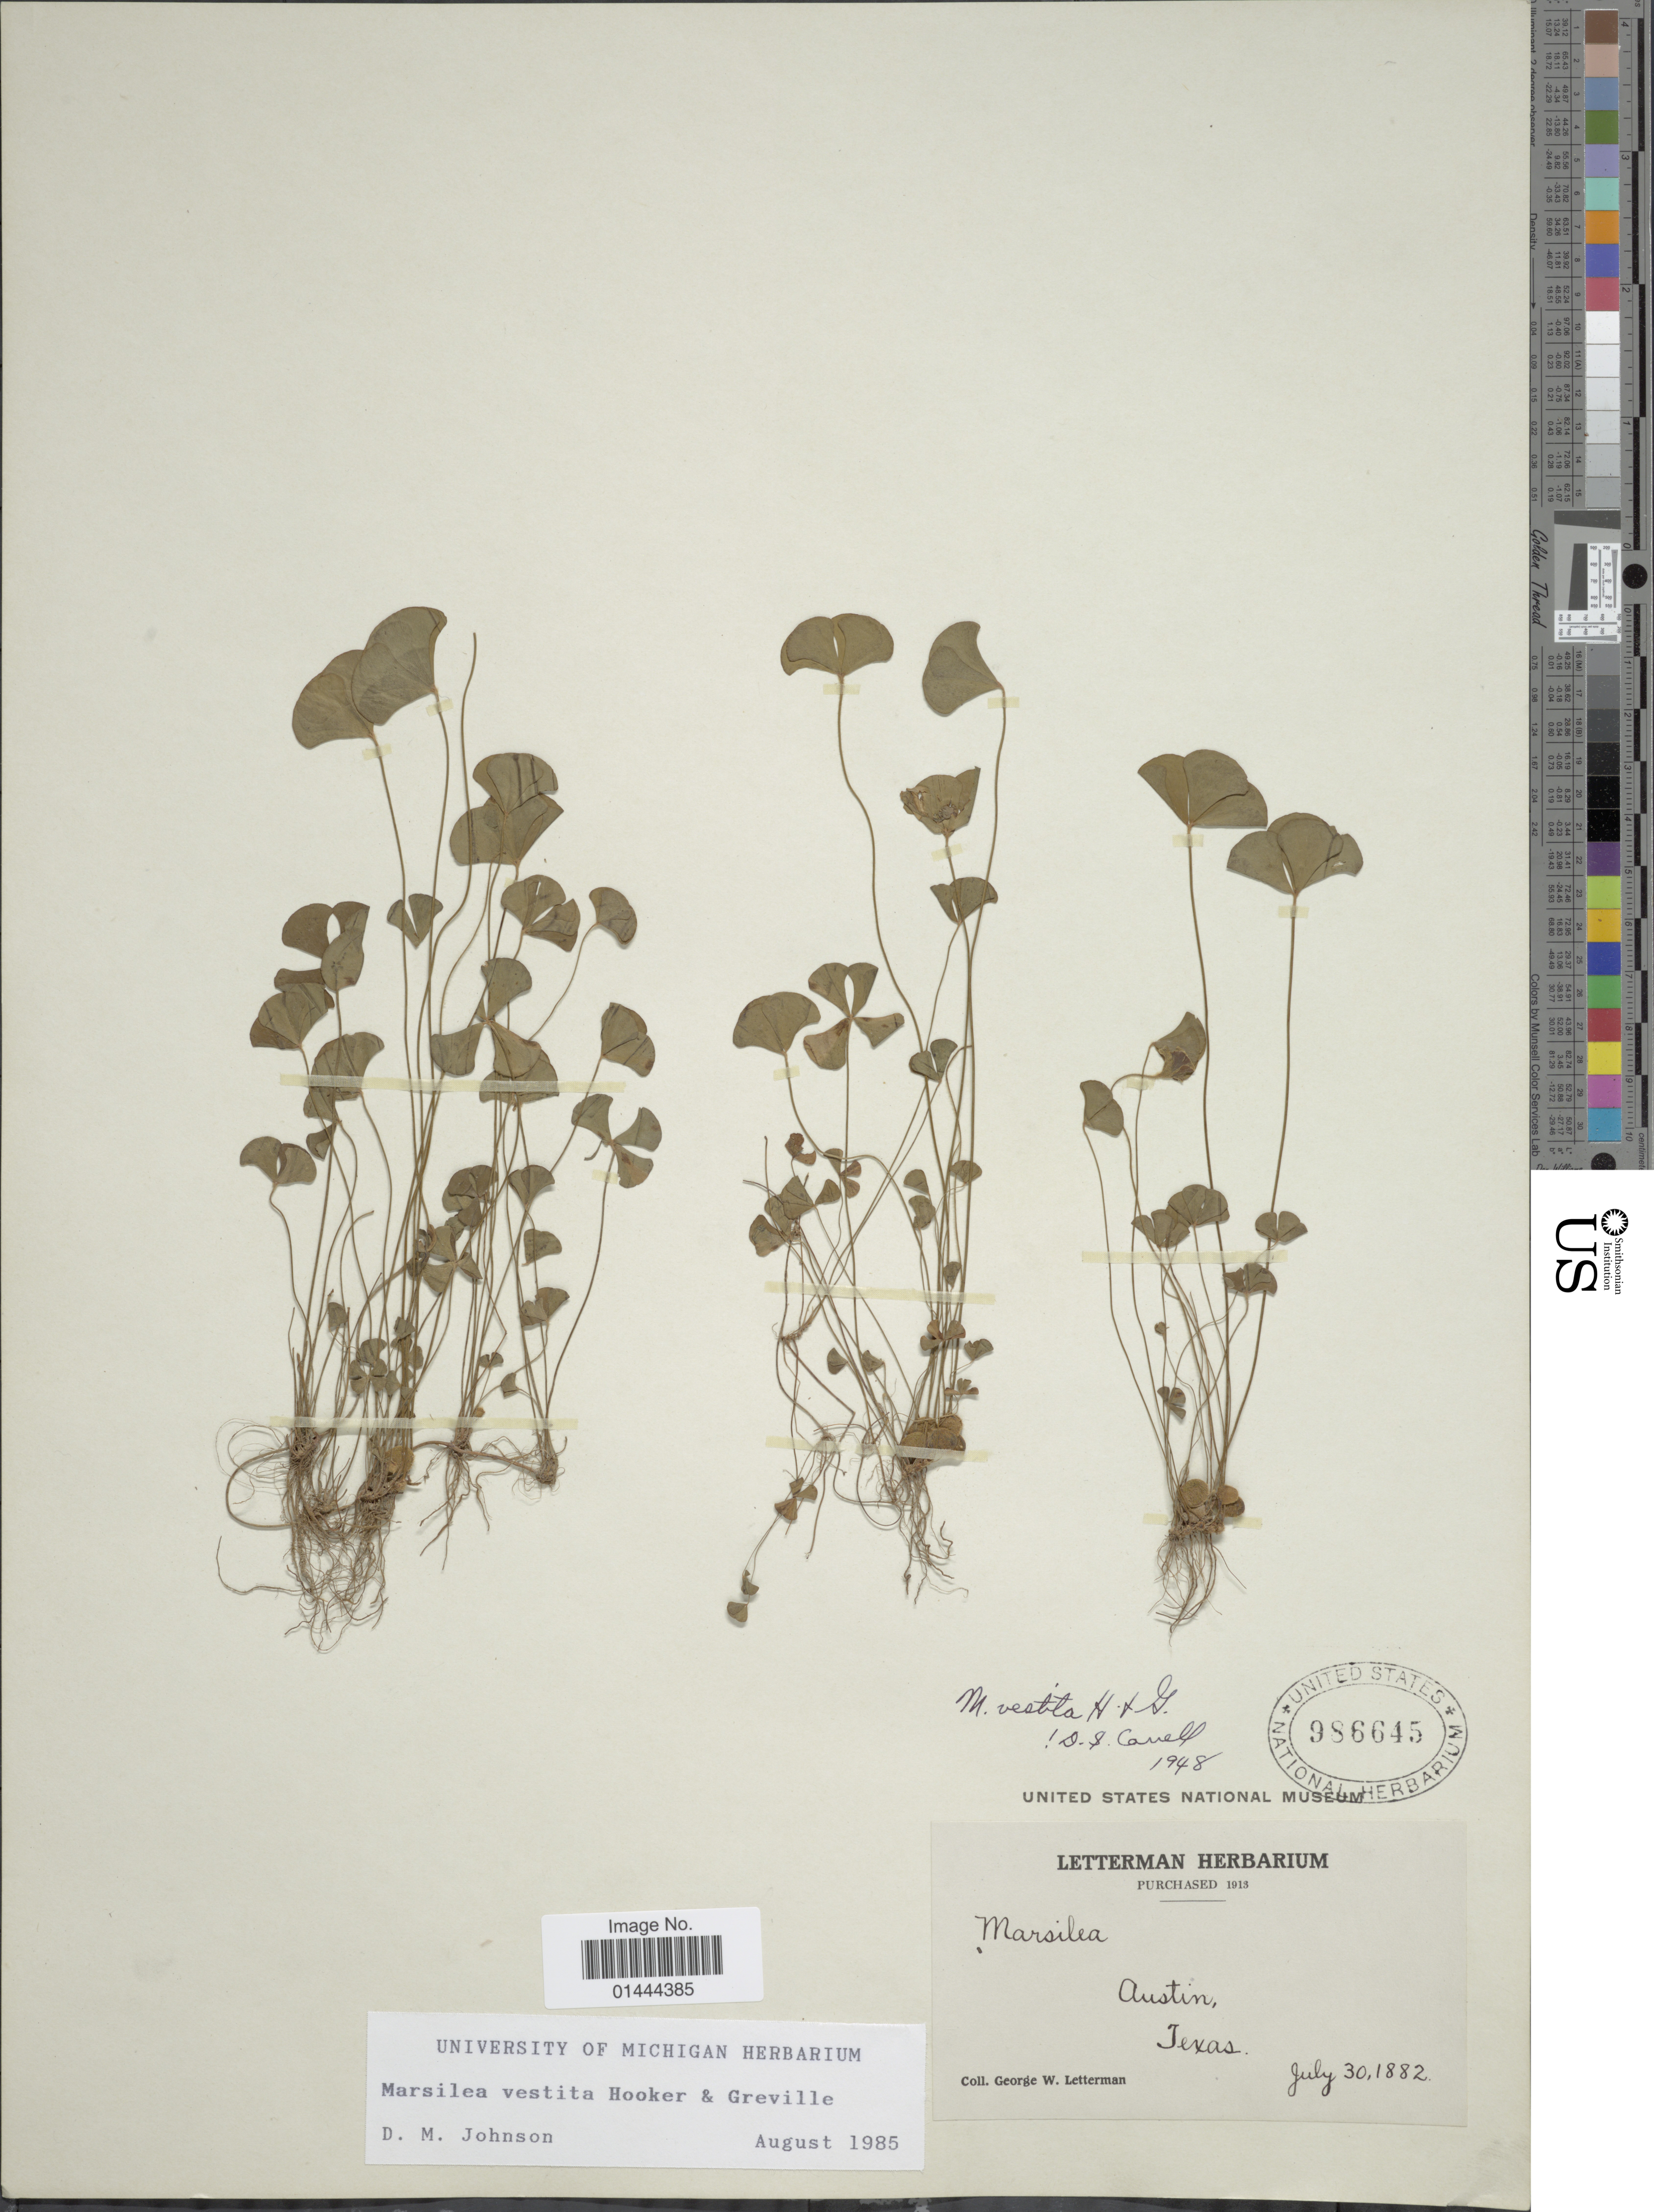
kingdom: Plantae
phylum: Tracheophyta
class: Polypodiopsida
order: Salviniales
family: Marsileaceae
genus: Marsilea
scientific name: Marsilea vestita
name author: Hook. & Grev.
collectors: G. W. Letterman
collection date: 1882-07-30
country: United States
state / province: Texas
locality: Austin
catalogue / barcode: US 986645